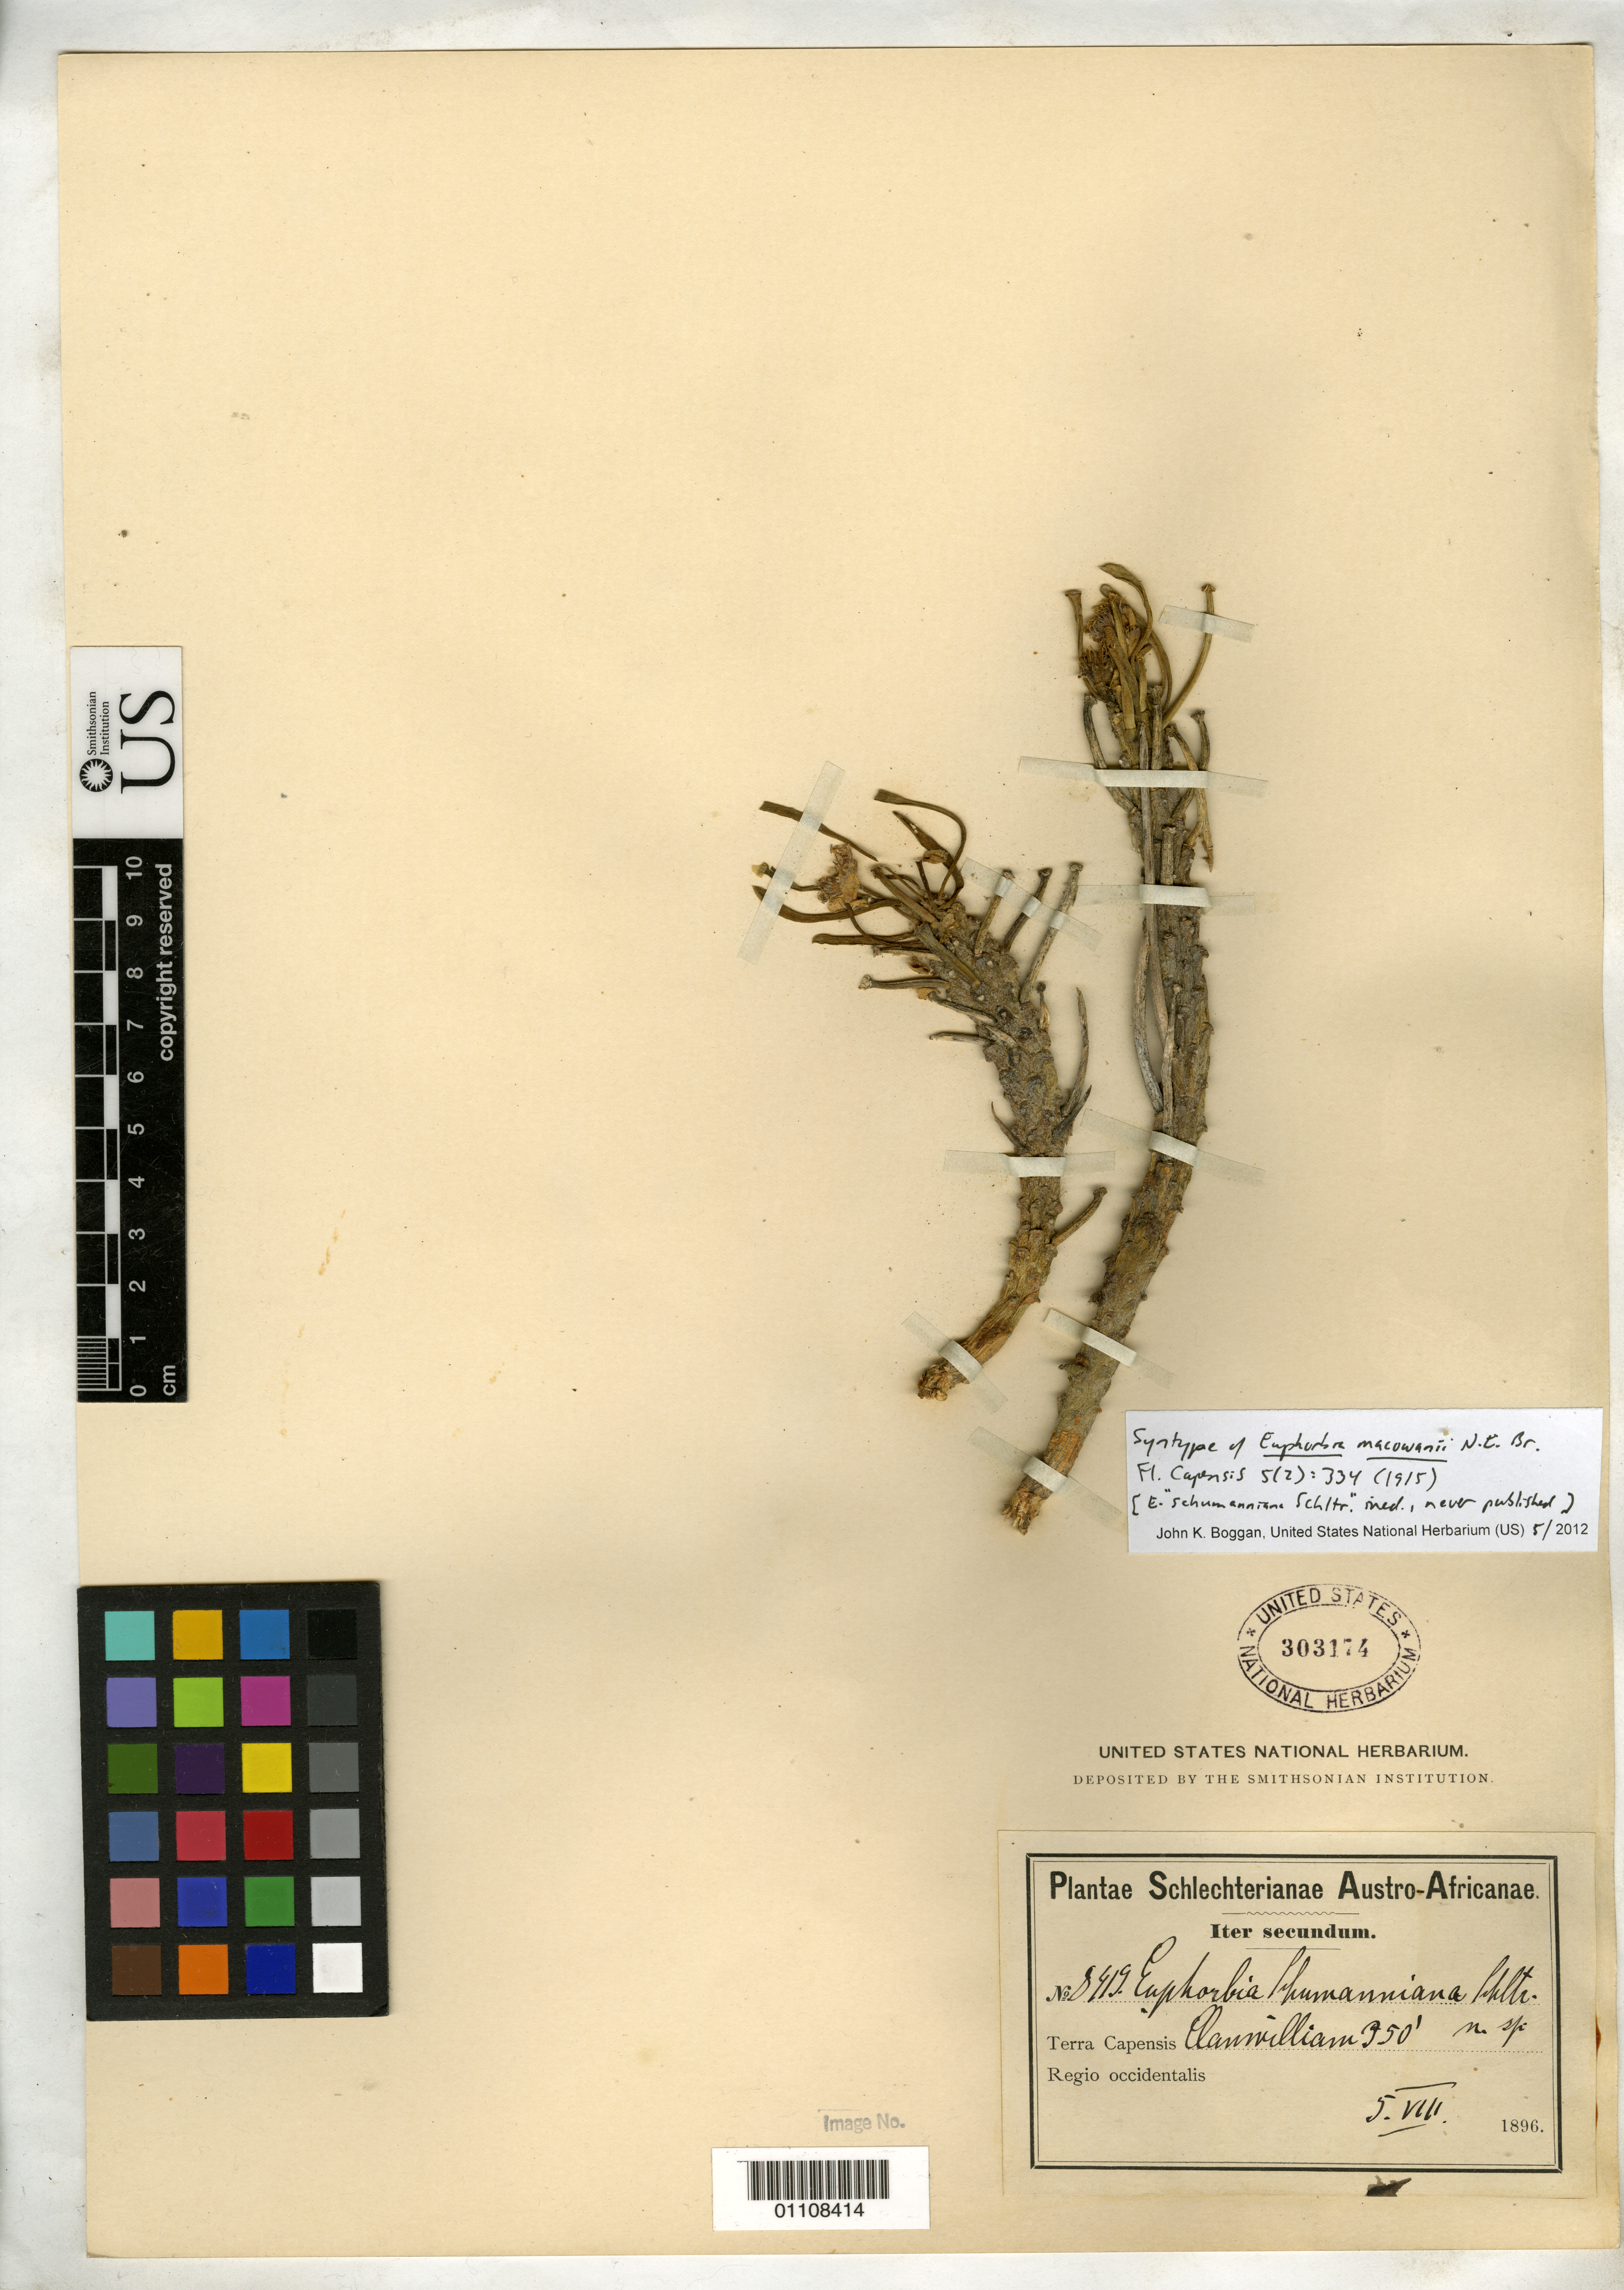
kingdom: Plantae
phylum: Tracheophyta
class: Magnoliopsida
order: Malpighiales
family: Euphorbiaceae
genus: Euphorbia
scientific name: Euphorbia macowanii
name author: N.E. Br.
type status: Syntype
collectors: F. R. R. Schlechter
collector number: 8419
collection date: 1896-08-05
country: South Africa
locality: Clanwilliam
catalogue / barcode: US 303174